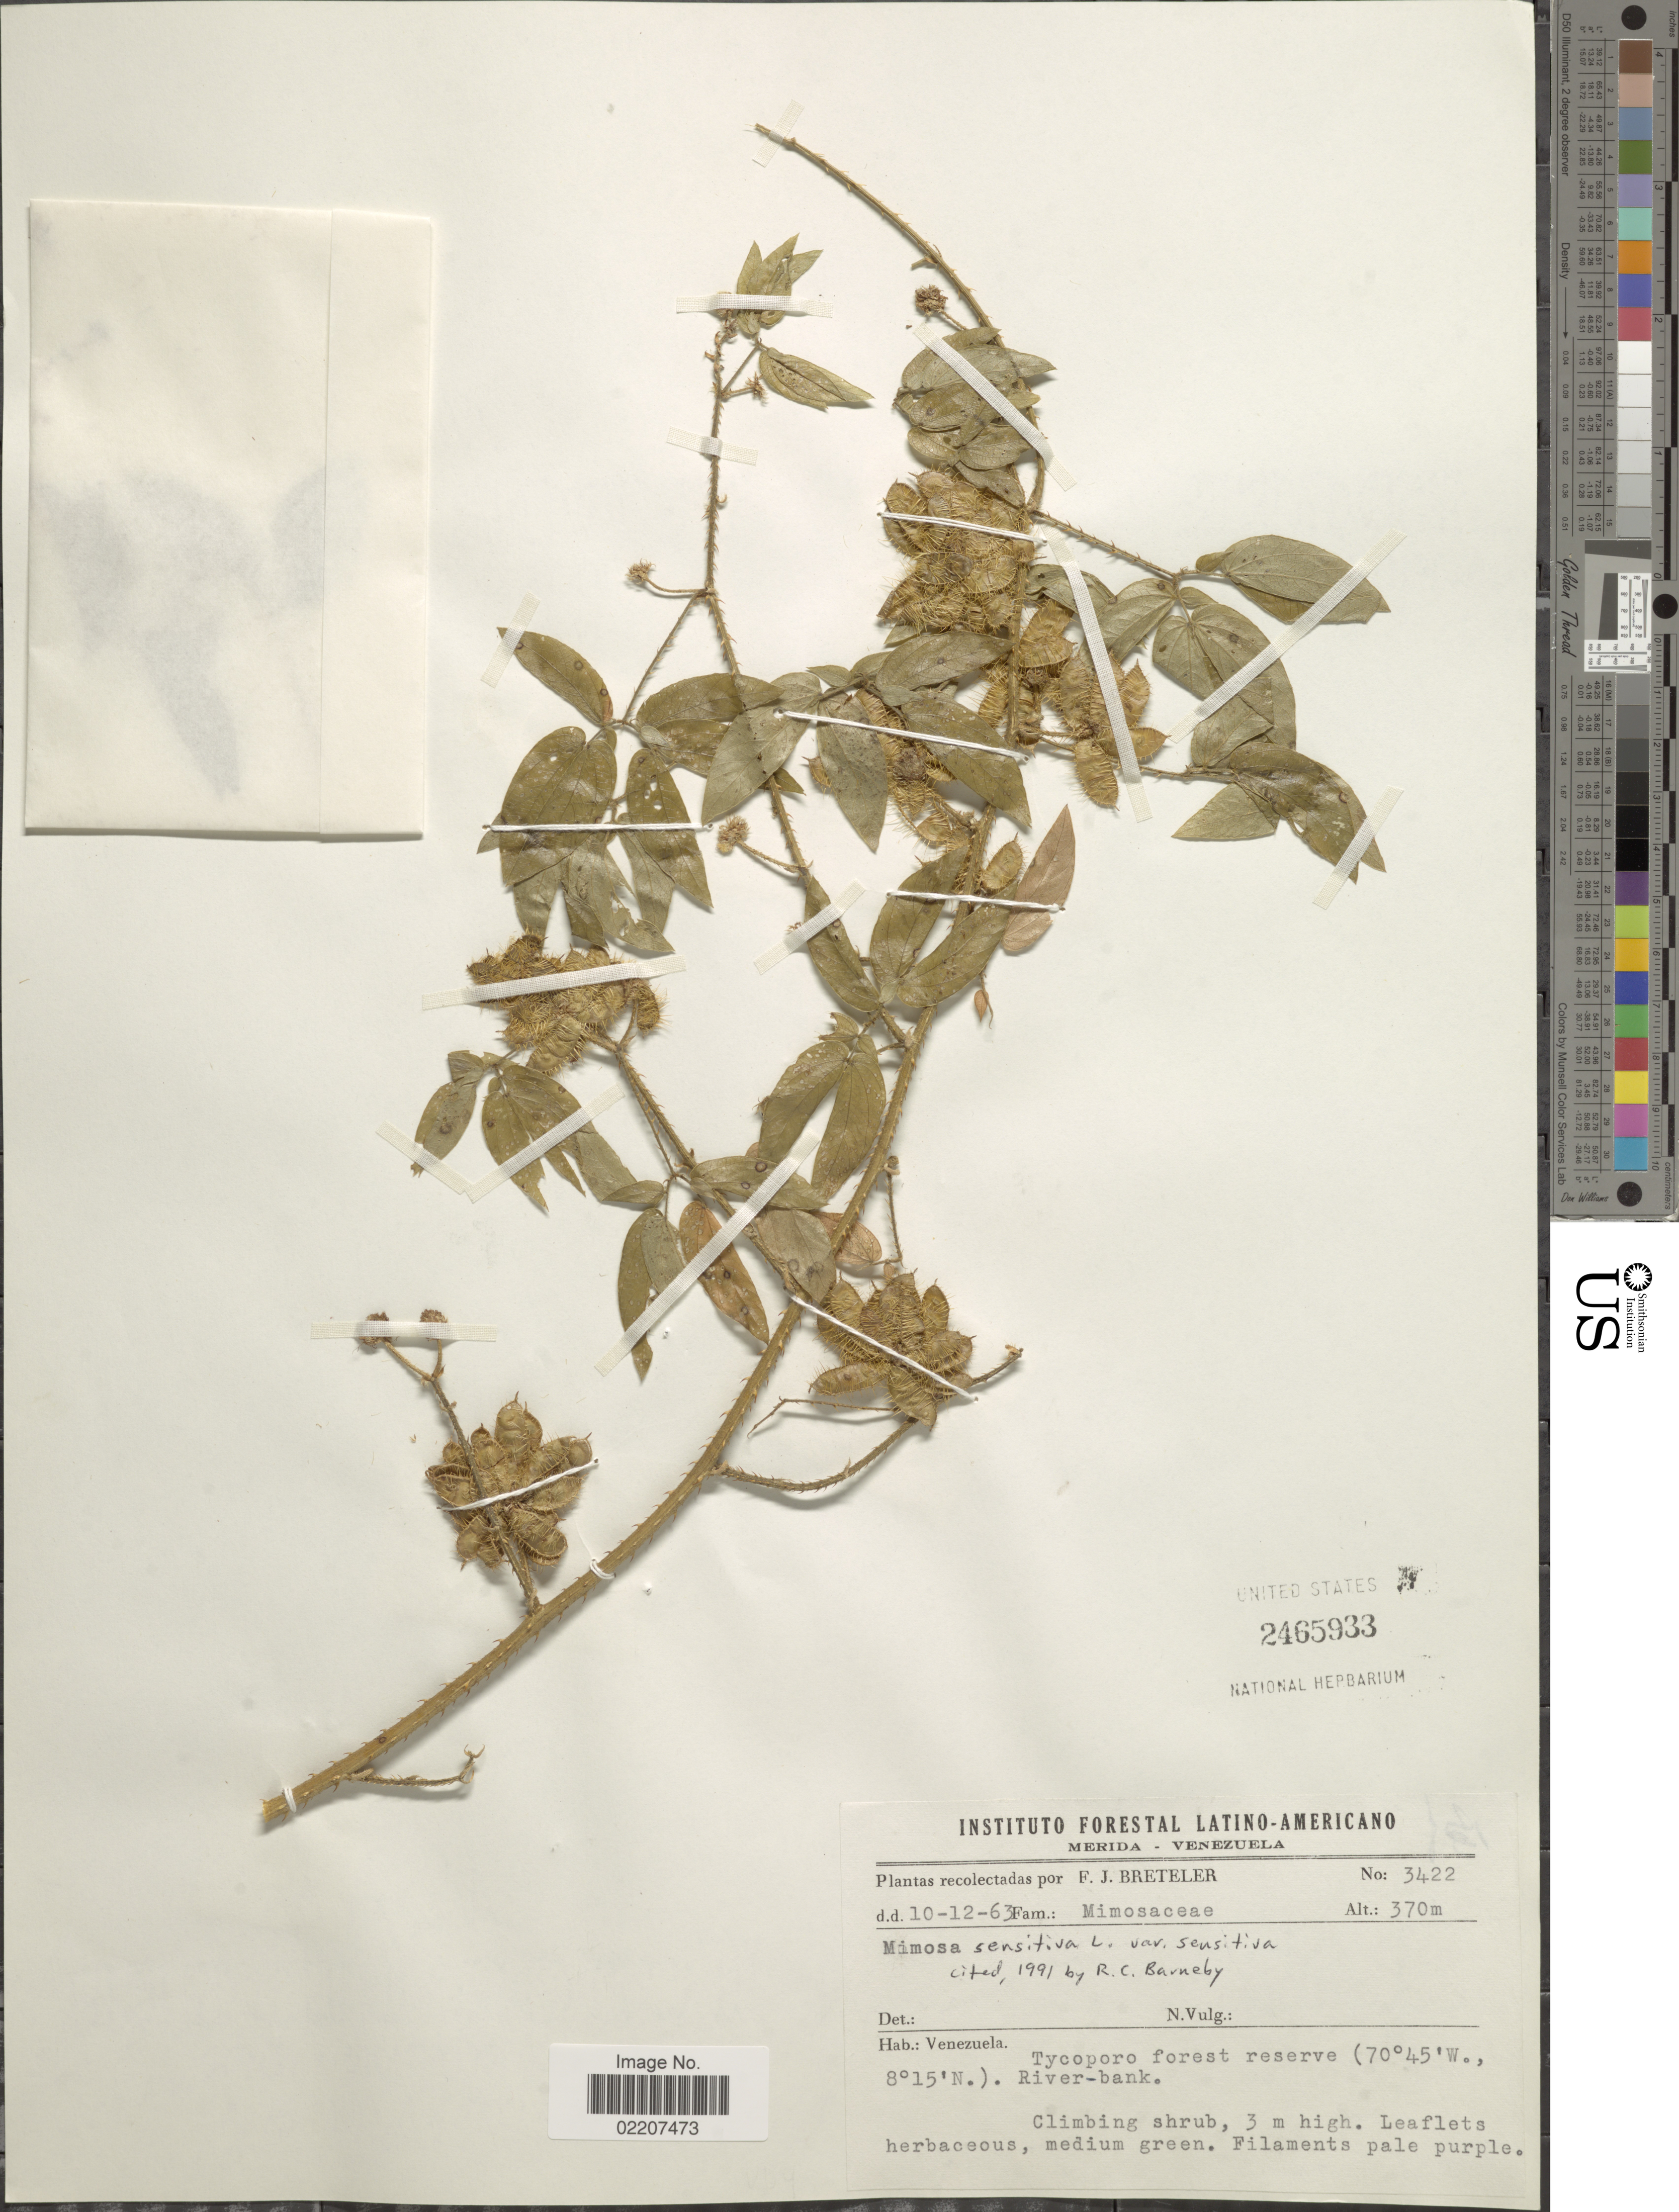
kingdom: Plantae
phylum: Tracheophyta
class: Magnoliopsida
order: Fabales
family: Fabaceae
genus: Mimosa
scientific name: Mimosa sensitiva var. sensitiva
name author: G. Lodd.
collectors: F. J. Breteler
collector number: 3422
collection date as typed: Transcribed d/m/y: 10/12/63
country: Venezuela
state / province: Mérida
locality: Tycoporo forest reserve, River-bank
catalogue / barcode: US 2465933